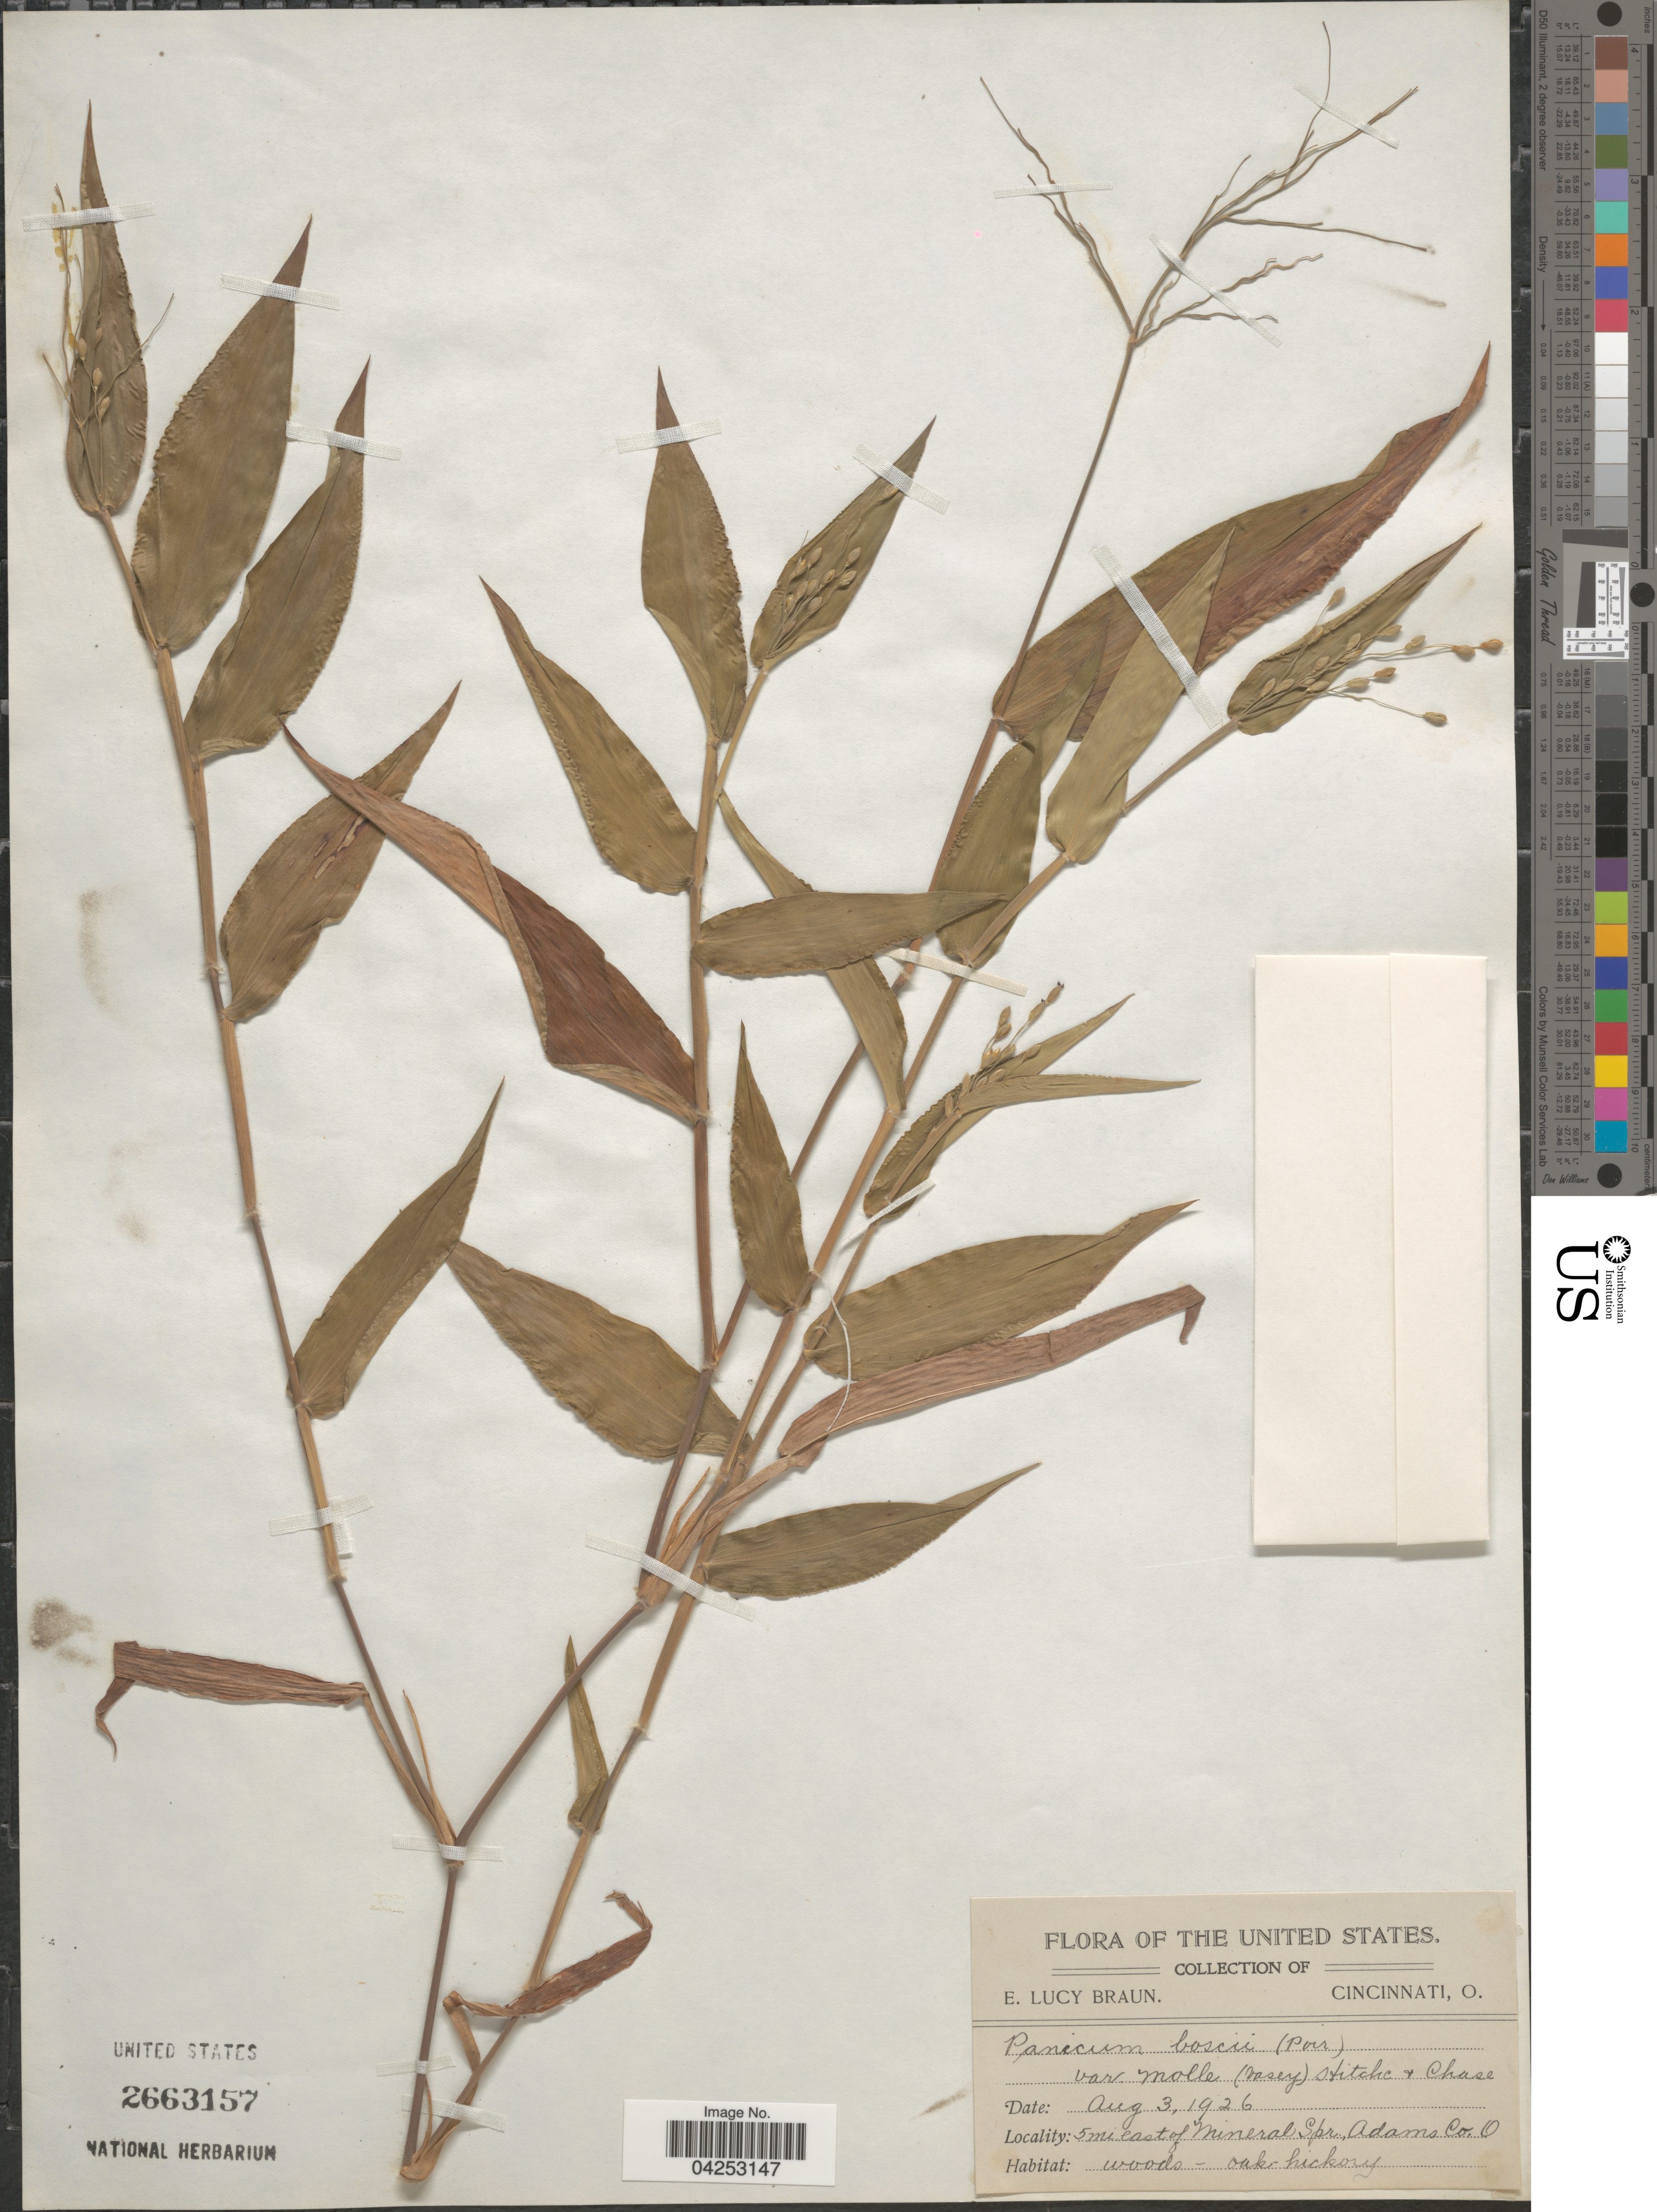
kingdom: Plantae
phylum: Tracheophyta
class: Liliopsida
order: Poales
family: Poaceae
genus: Dichanthelium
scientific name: Dichanthelium boscii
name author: (Poir.) Gould & C.A. Clark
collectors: E. L. Braun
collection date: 1926-08-03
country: United States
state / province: Ohio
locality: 5 mi. east of Mineral Spr., Adams Co.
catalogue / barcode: US 2663157